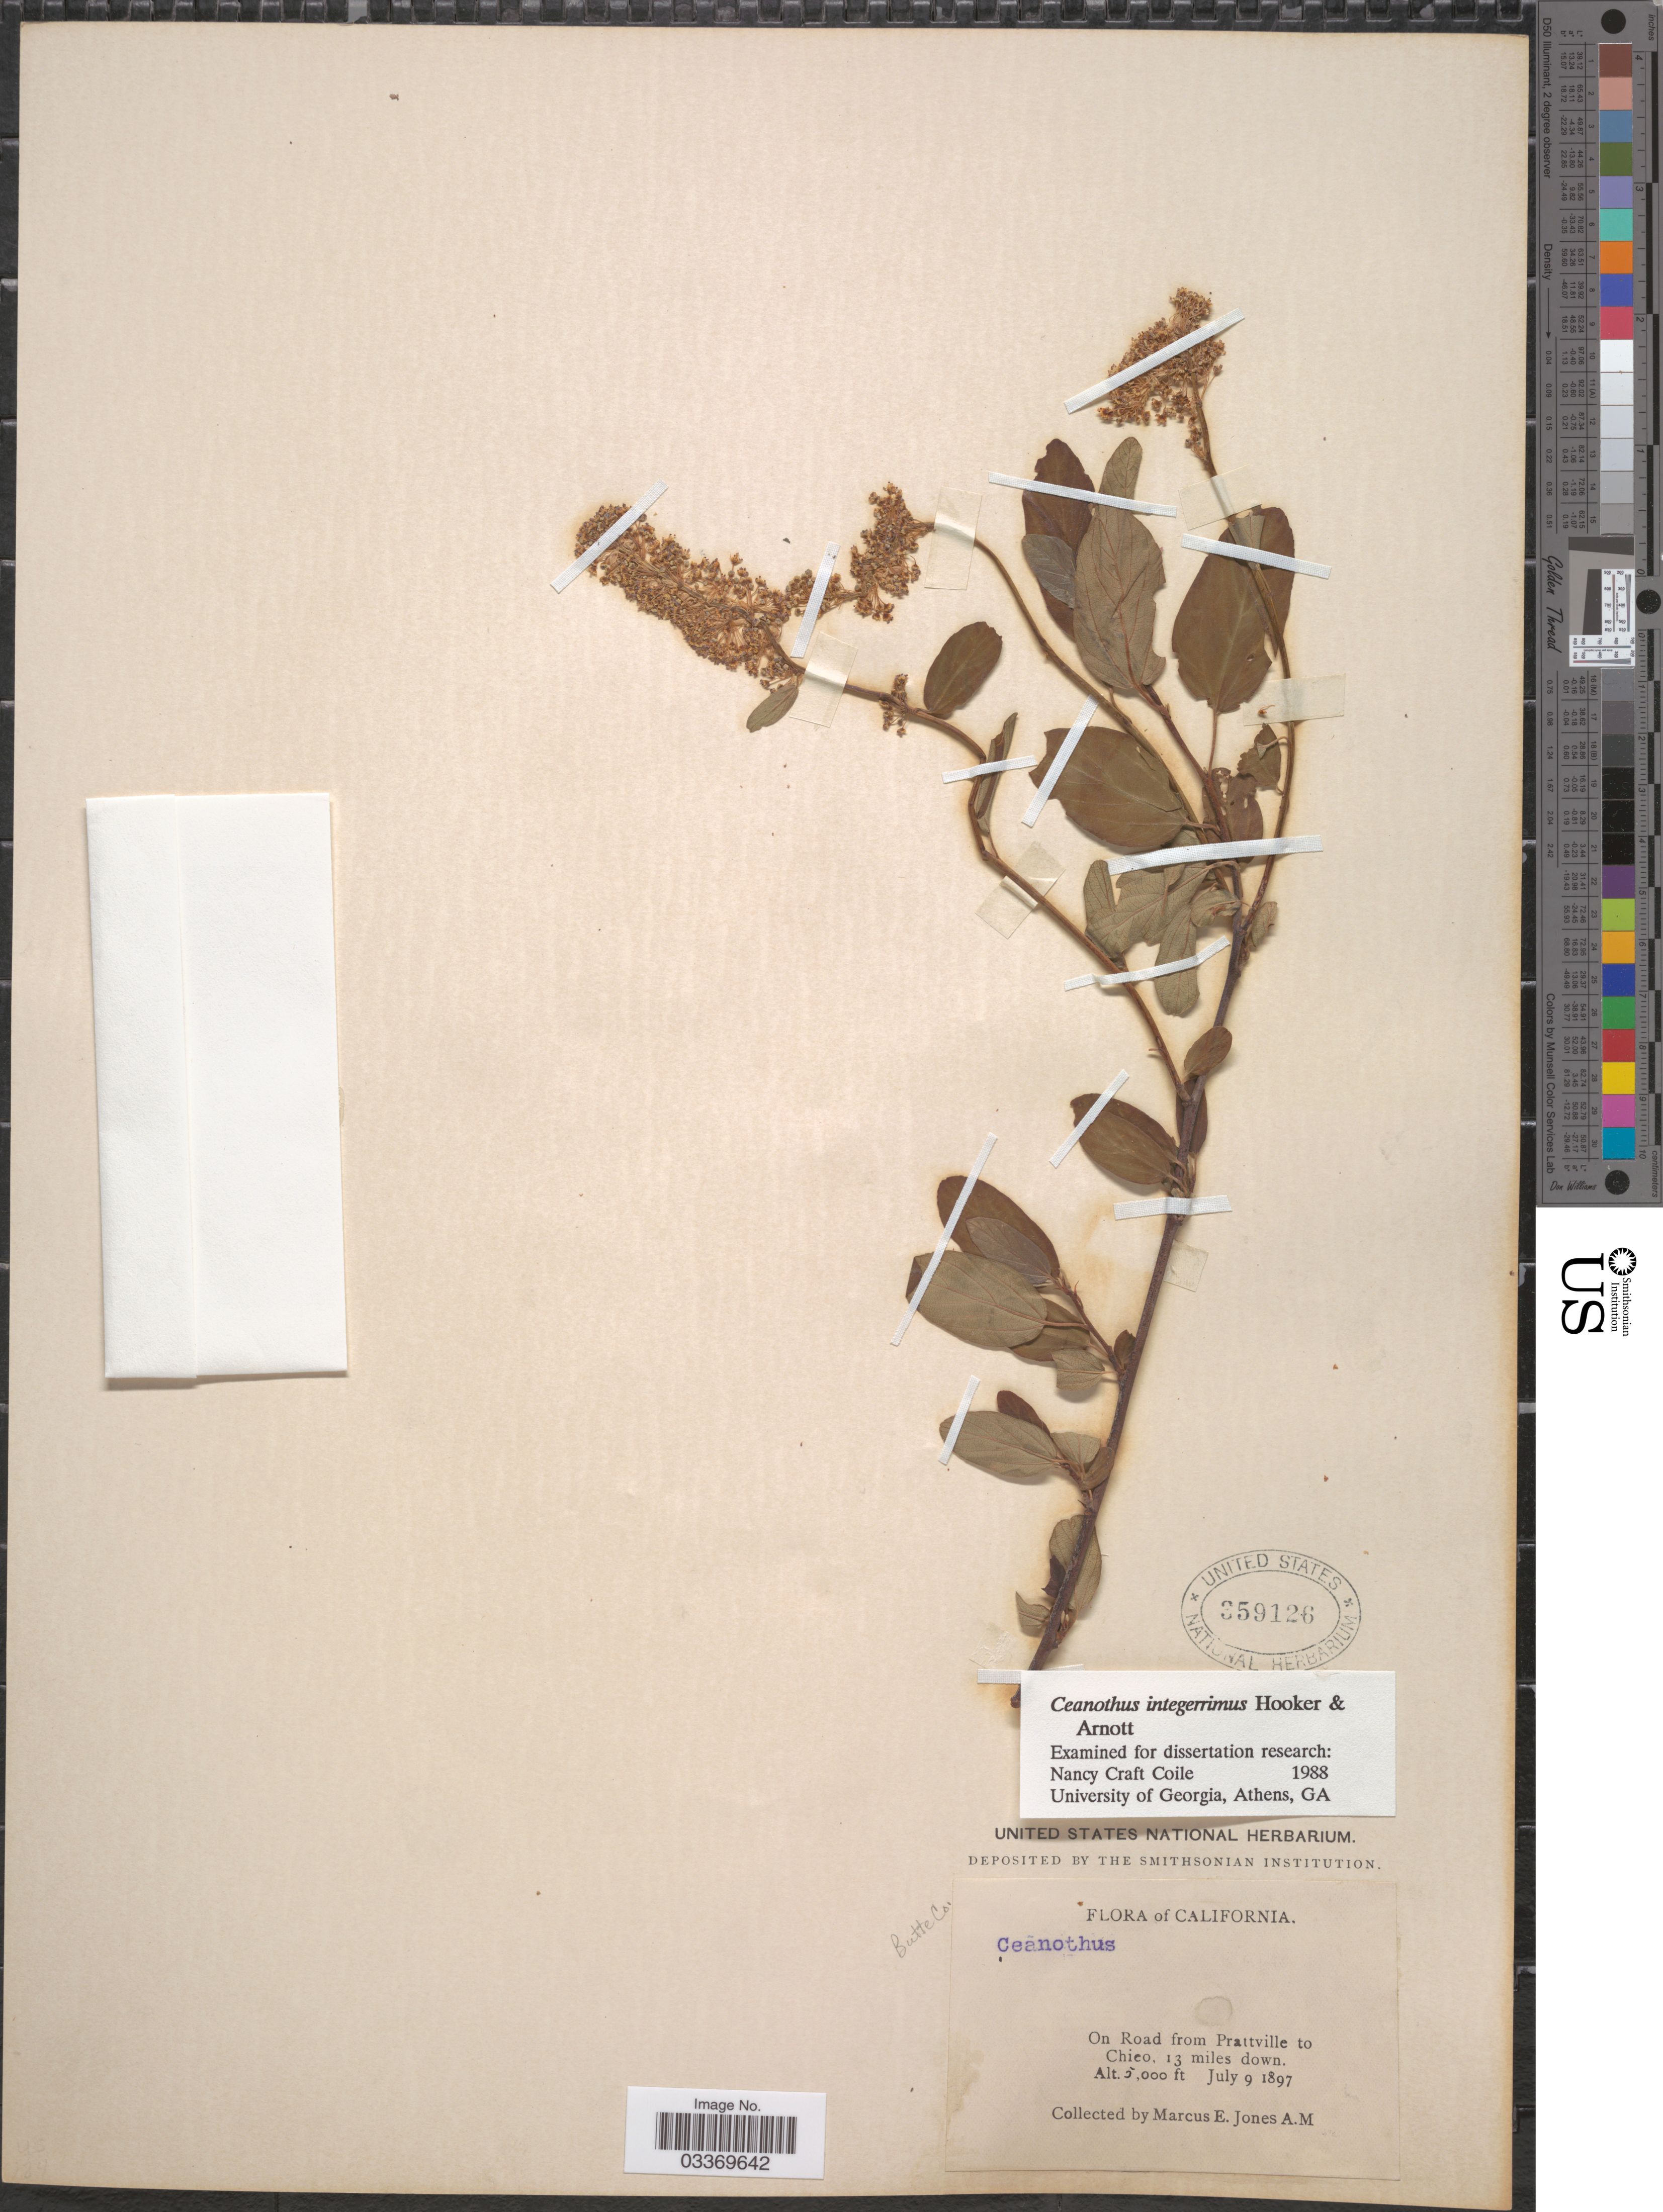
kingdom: Plantae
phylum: Tracheophyta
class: Magnoliopsida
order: Rosales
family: Rhamnaceae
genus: Ceanothus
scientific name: Ceanothus integerrimus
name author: Hook. & Arn.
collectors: M. E. Jones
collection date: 1897-07-09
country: United States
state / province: California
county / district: Butte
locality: On Road from Prattville to Chico, 13 miles down. Butte Co.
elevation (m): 1524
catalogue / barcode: US 359126